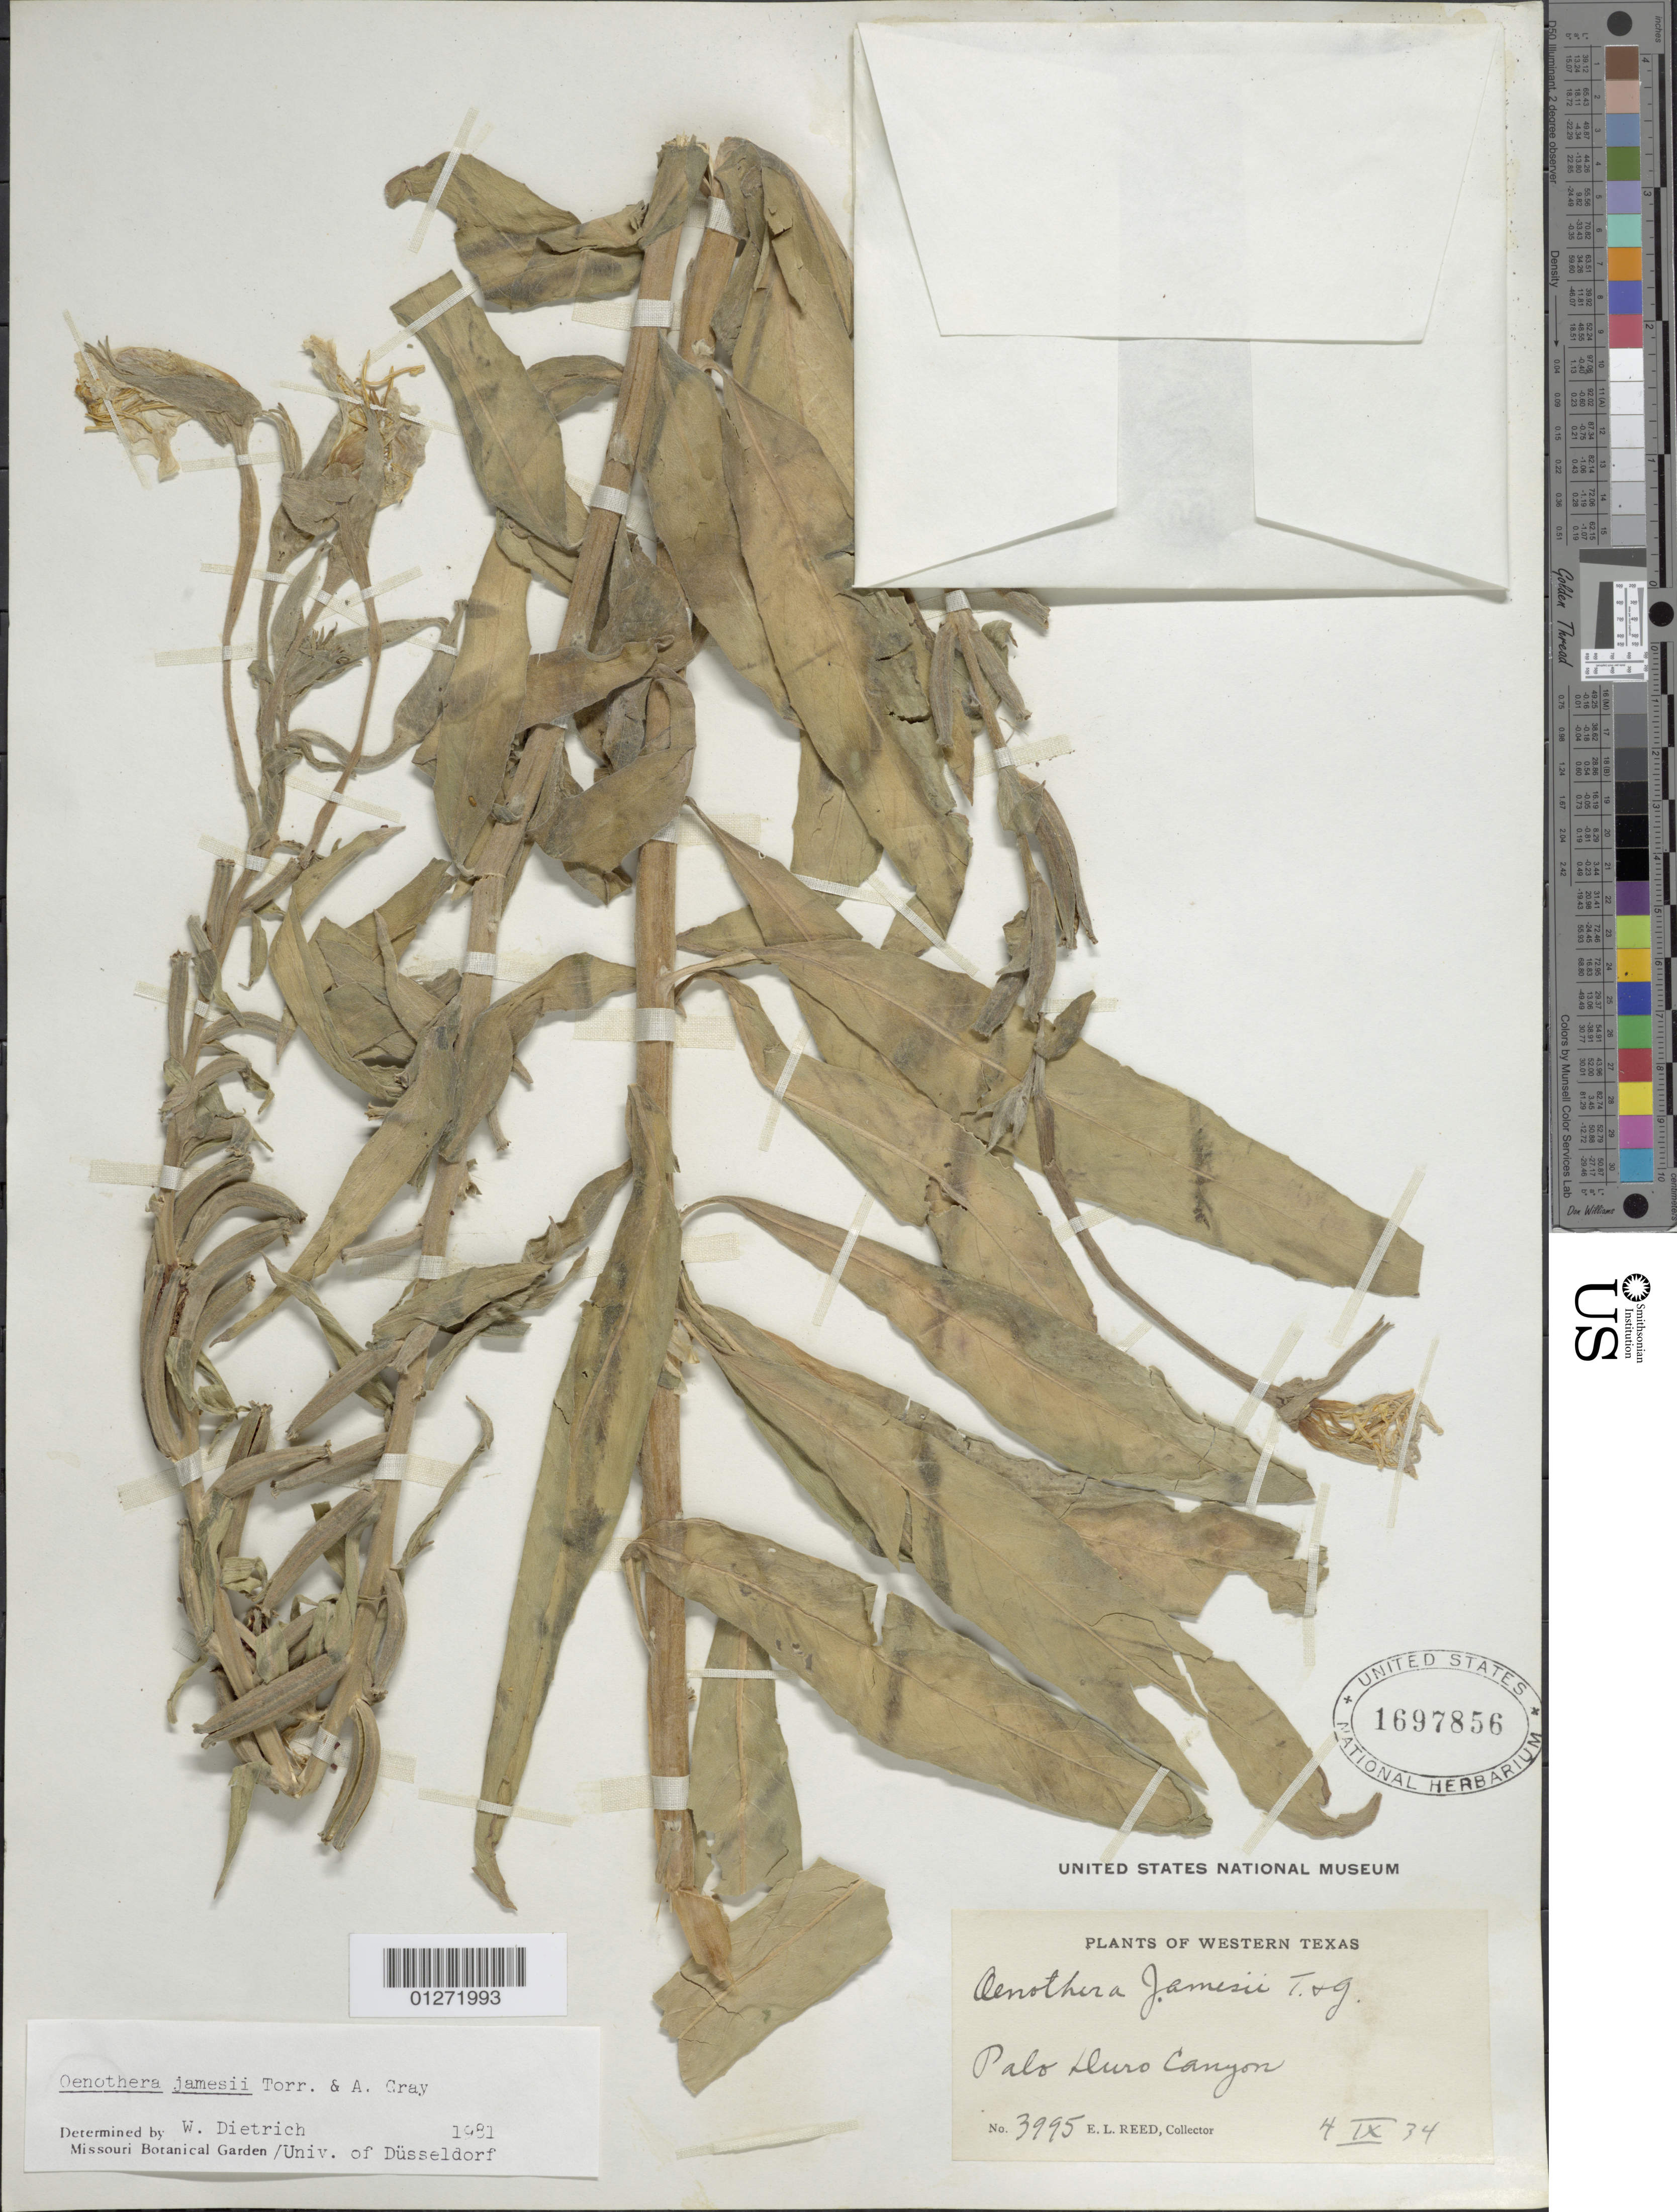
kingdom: Plantae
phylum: Tracheophyta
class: Magnoliopsida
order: Myrtales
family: Onagraceae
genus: Oenothera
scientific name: Oenothera jamesii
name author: Torr. & A. Gray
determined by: Dietrich, W.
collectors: E. Reed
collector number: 3995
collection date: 1934-09-04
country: United States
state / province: Texas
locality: Pablo Huro Canyon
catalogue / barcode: US 1697856